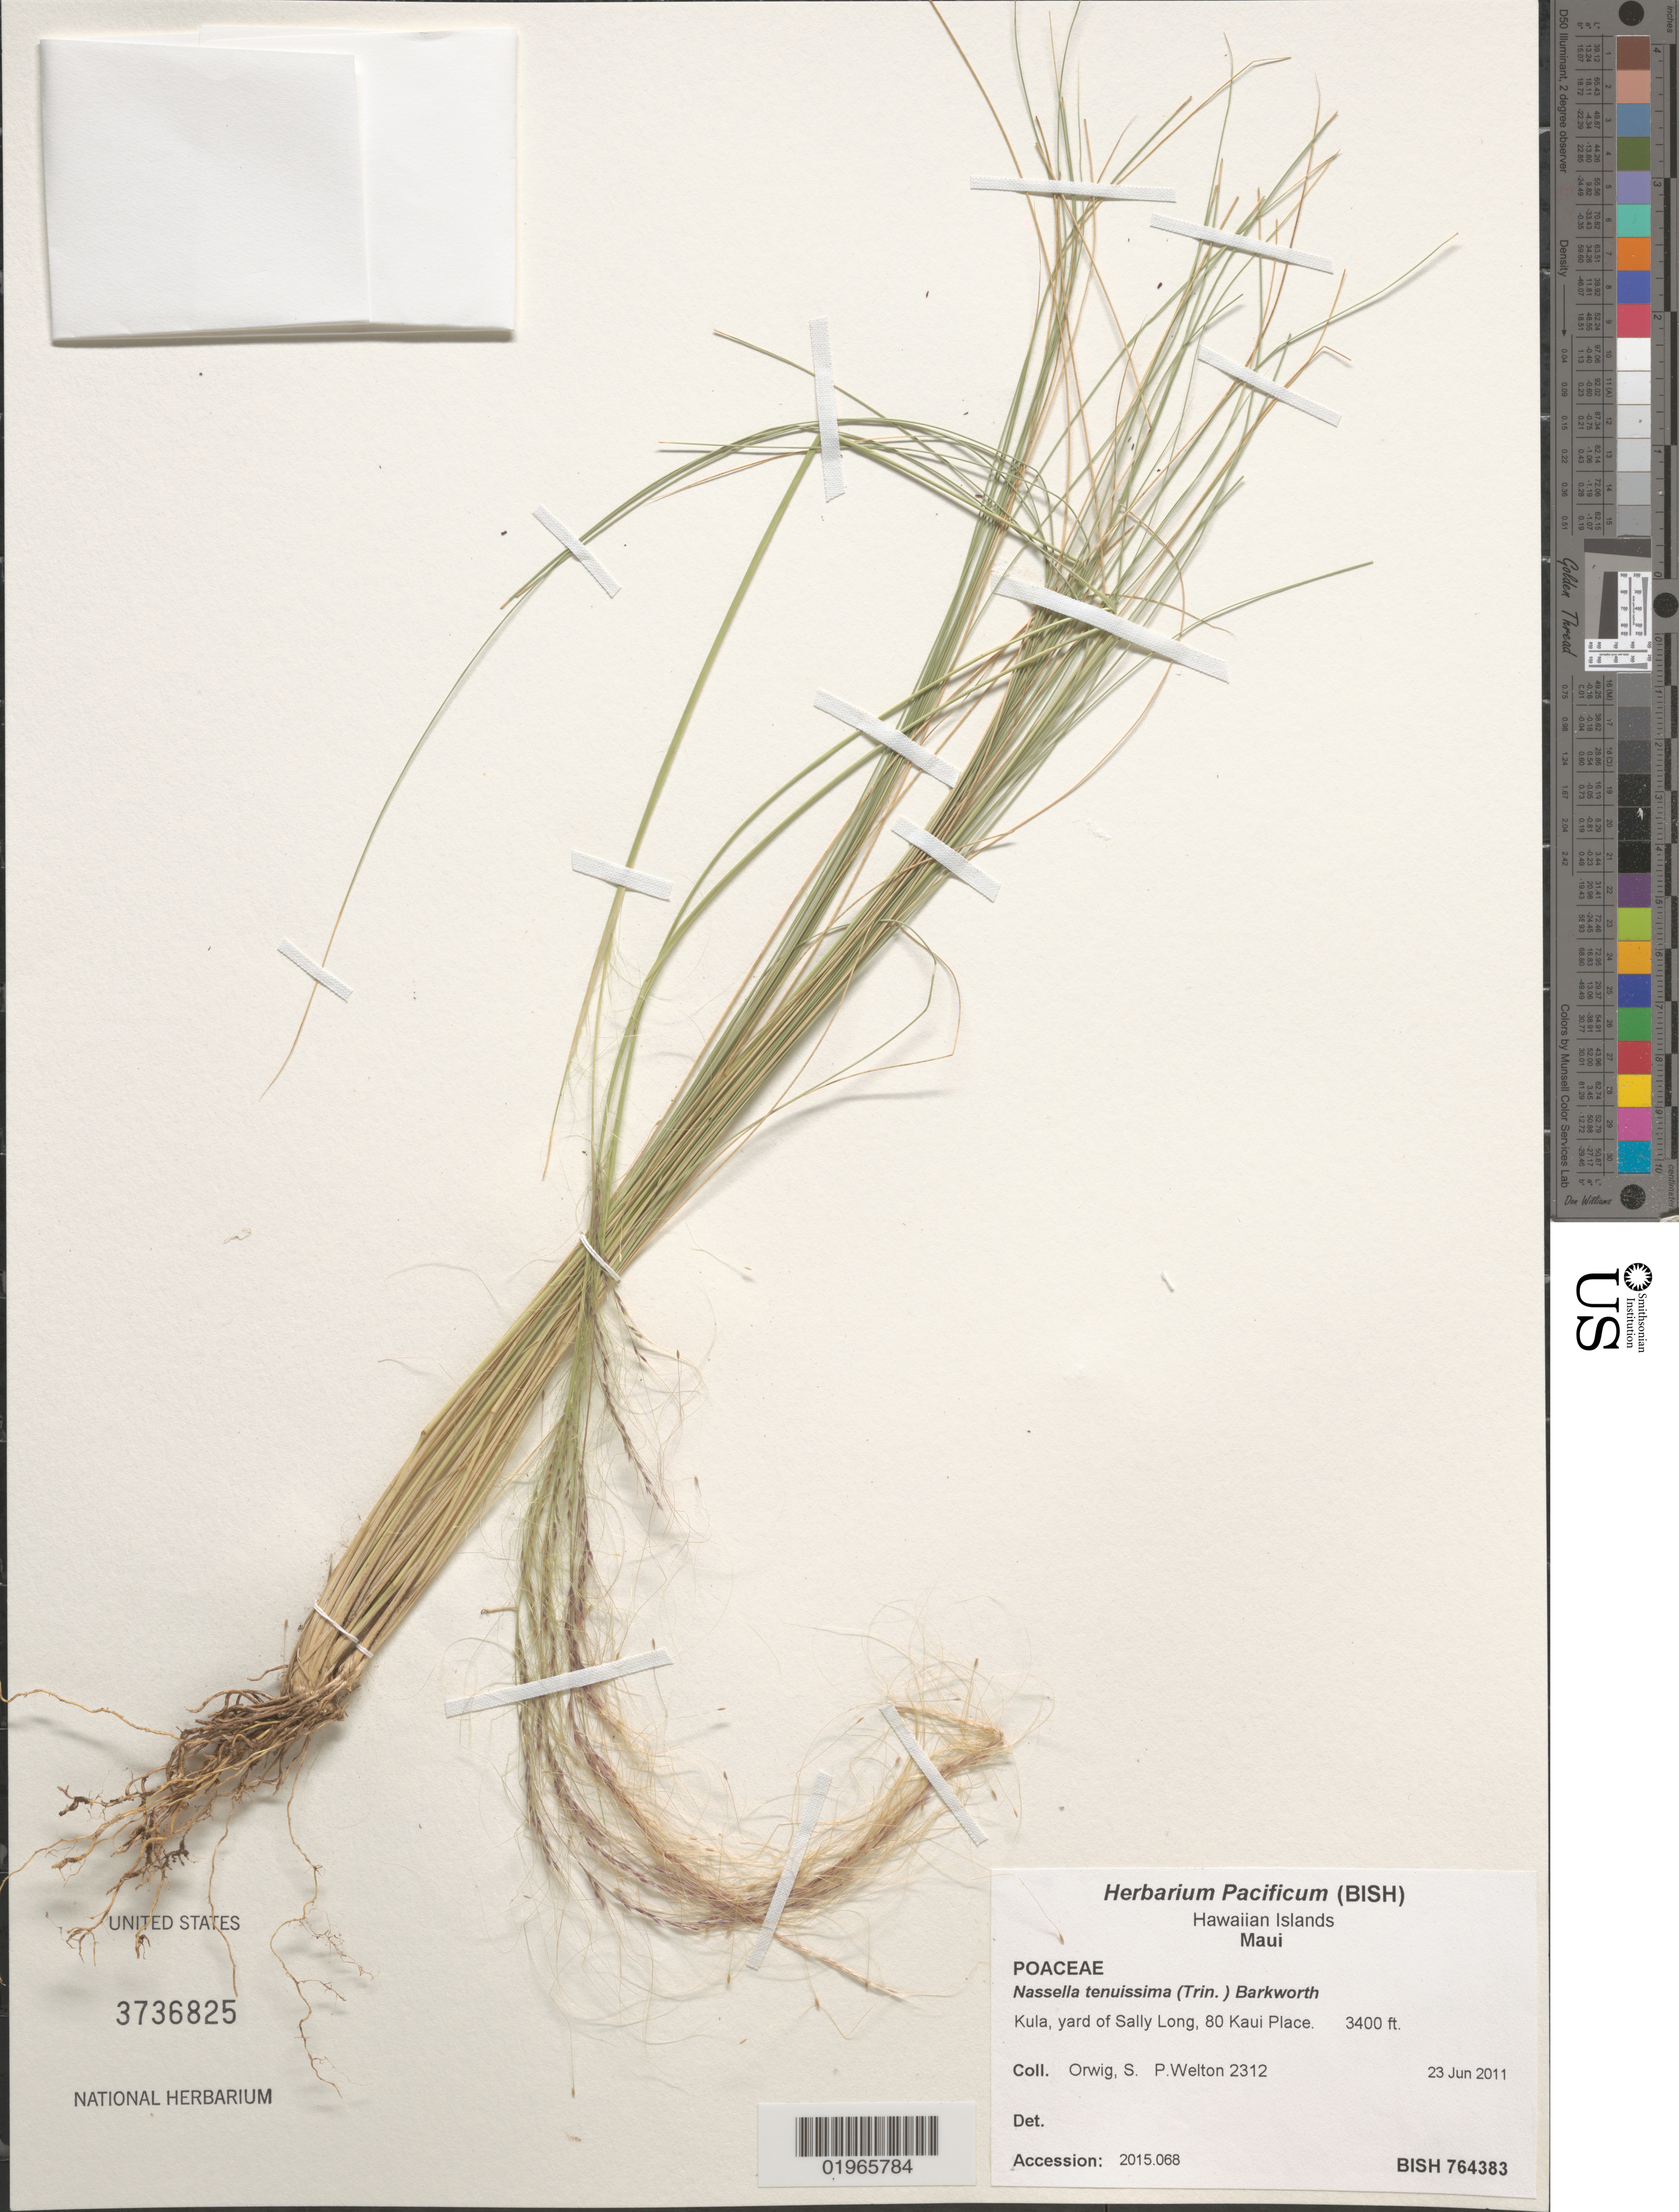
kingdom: Plantae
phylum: Tracheophyta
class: Liliopsida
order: Poales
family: Poaceae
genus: Nassella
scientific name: Nassella tenuissima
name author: (Trin.) Barkworth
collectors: S. Orwig & P. Welton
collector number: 2312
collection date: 2011-06-23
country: United States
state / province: Hawaii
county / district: Maui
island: Maui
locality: Kula, yard of Sally Long, 80 Kaui Place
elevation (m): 1036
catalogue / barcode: US 3736825